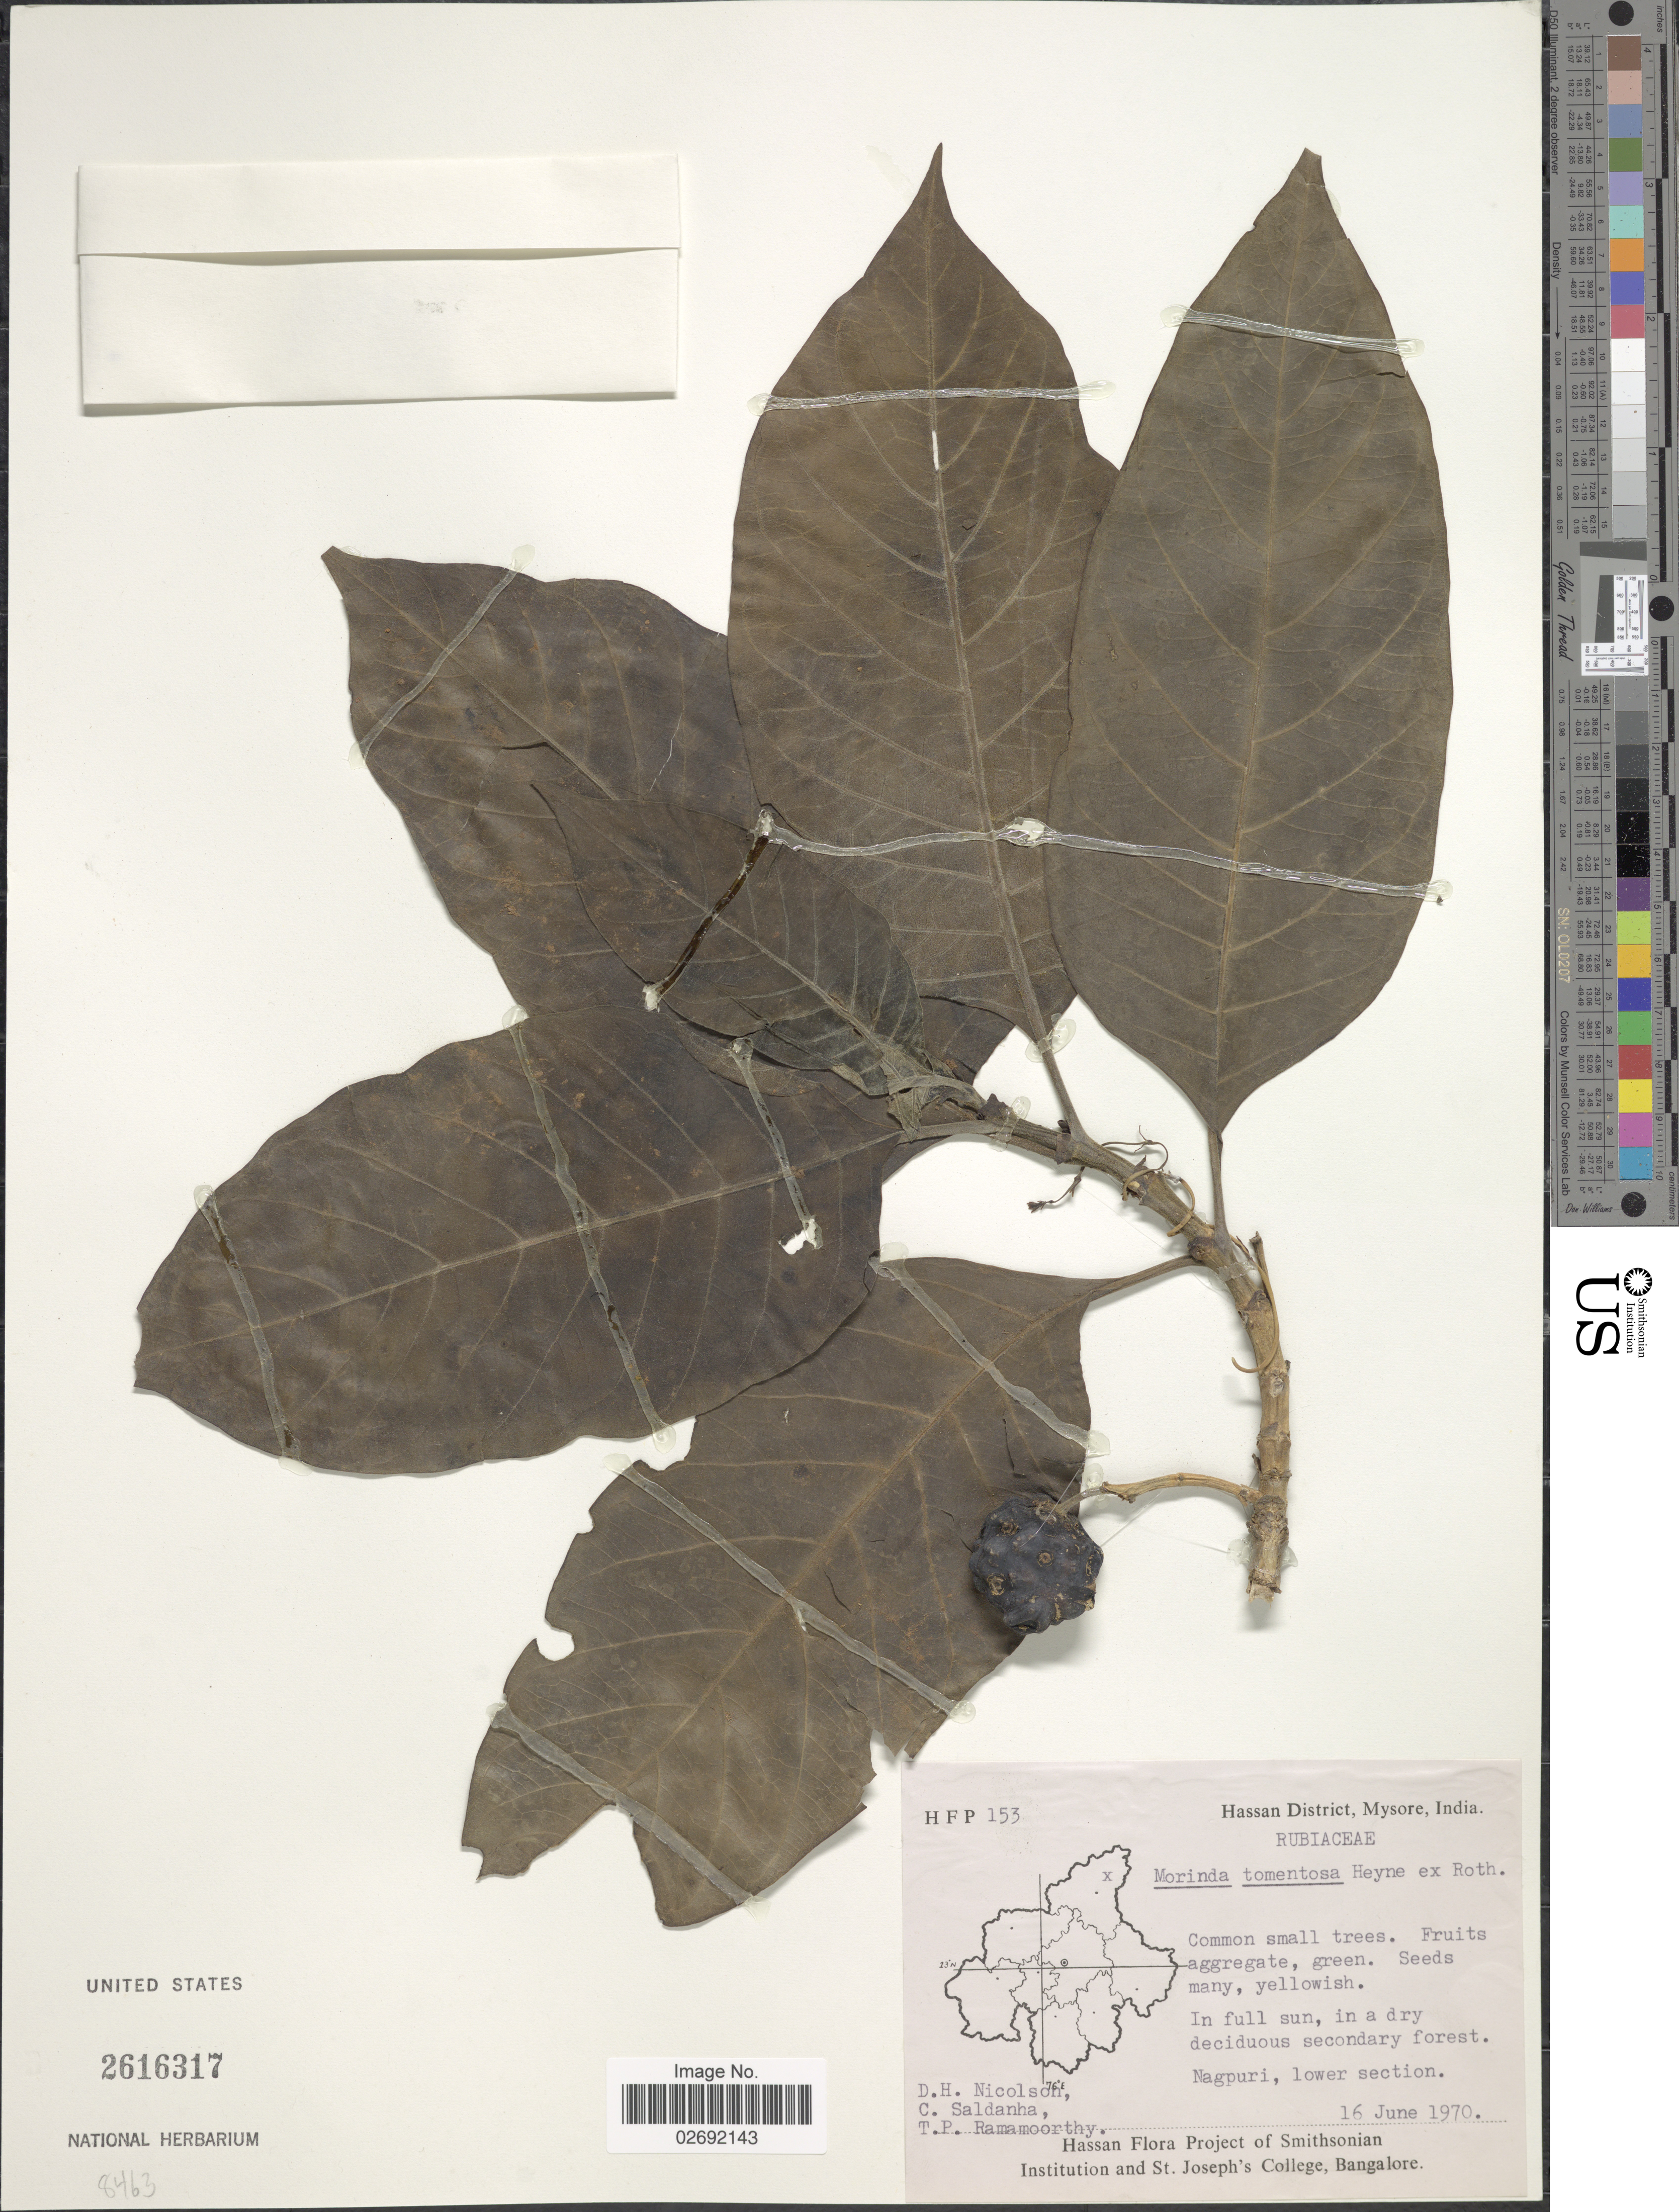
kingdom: Plantae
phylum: Tracheophyta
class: Magnoliopsida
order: Gentianales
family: Rubiaceae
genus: Morinda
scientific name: Morinda tomentosa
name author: B. Heyne ex Roth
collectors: D. H. Nicolson, C. Saldanha & T. P. Ramamoorthy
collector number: H F P 153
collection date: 1970-06-16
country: India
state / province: Karnataka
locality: Hassan District, Mysore, In full sun, in a dry deciduous secondary forest, Nagpuri, lower section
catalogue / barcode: US 2616317